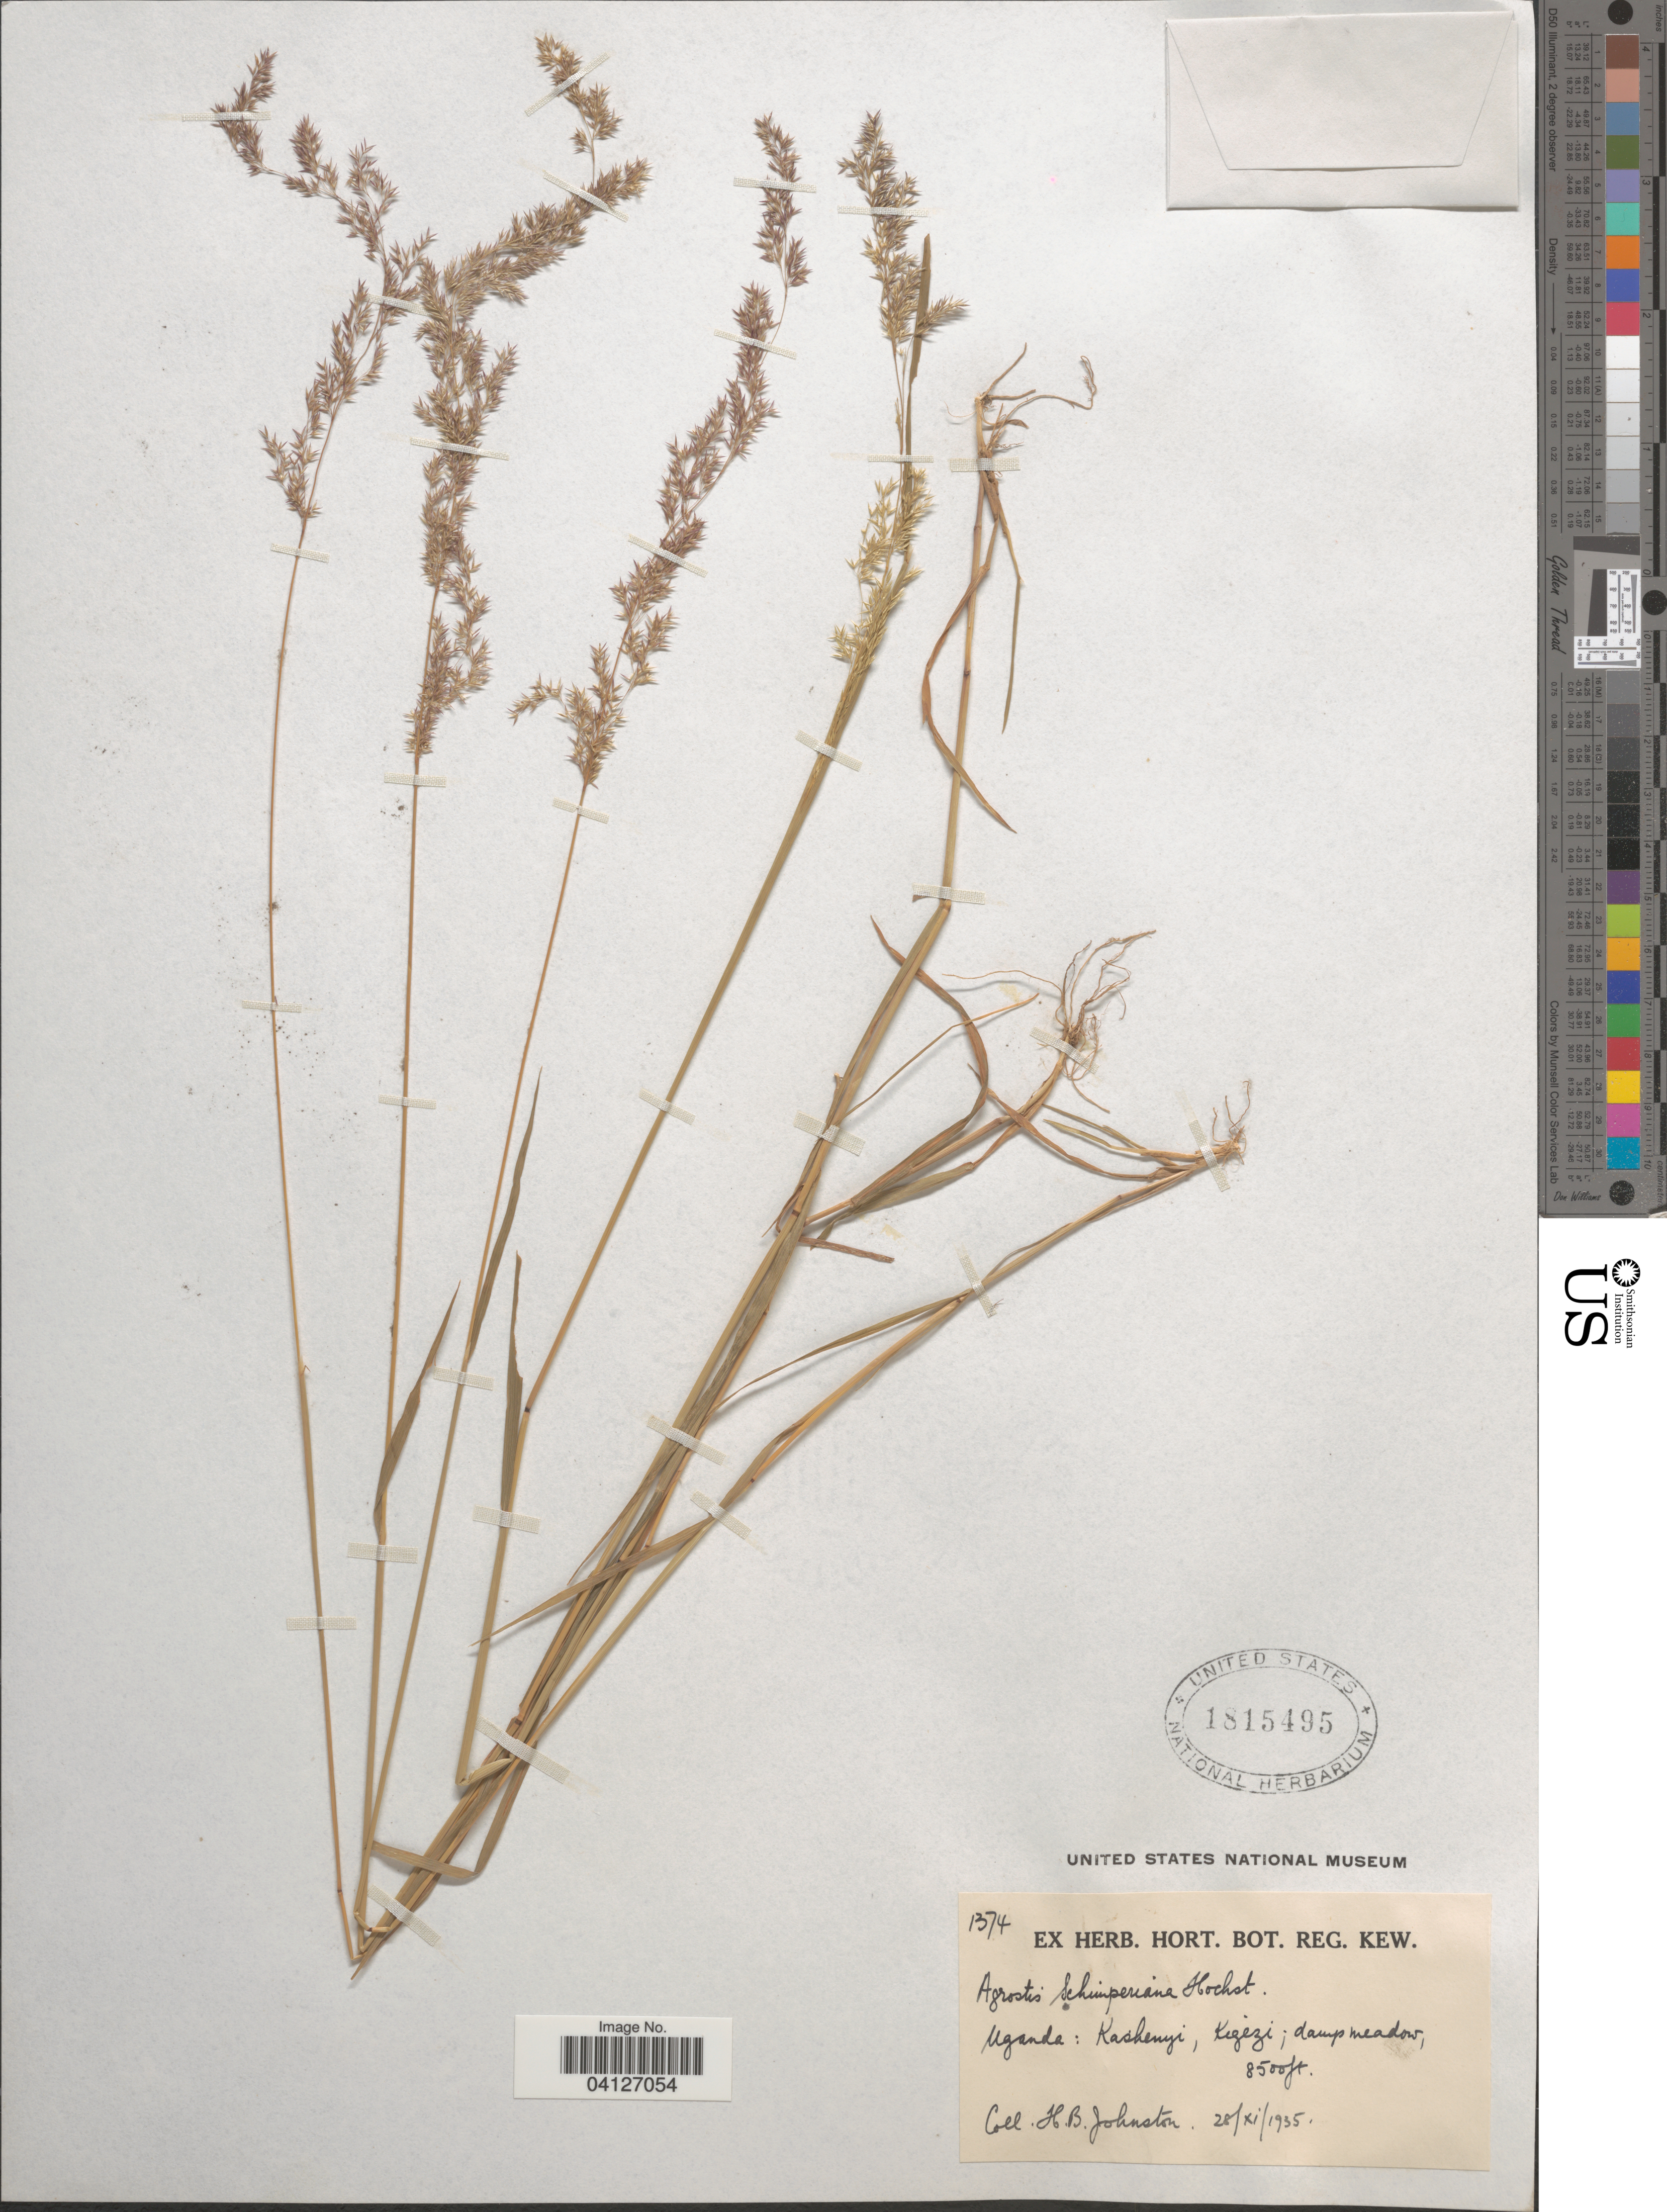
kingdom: Plantae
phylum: Tracheophyta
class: Liliopsida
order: Poales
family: Poaceae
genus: Agrostis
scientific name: Agrostis schimperiana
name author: Hochst. ex Steud.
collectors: H. B. Johnston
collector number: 1374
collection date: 1935-11-28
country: Uganda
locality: Kashenyi, Kigezi; damp meadow.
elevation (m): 2591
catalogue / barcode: US 1815495